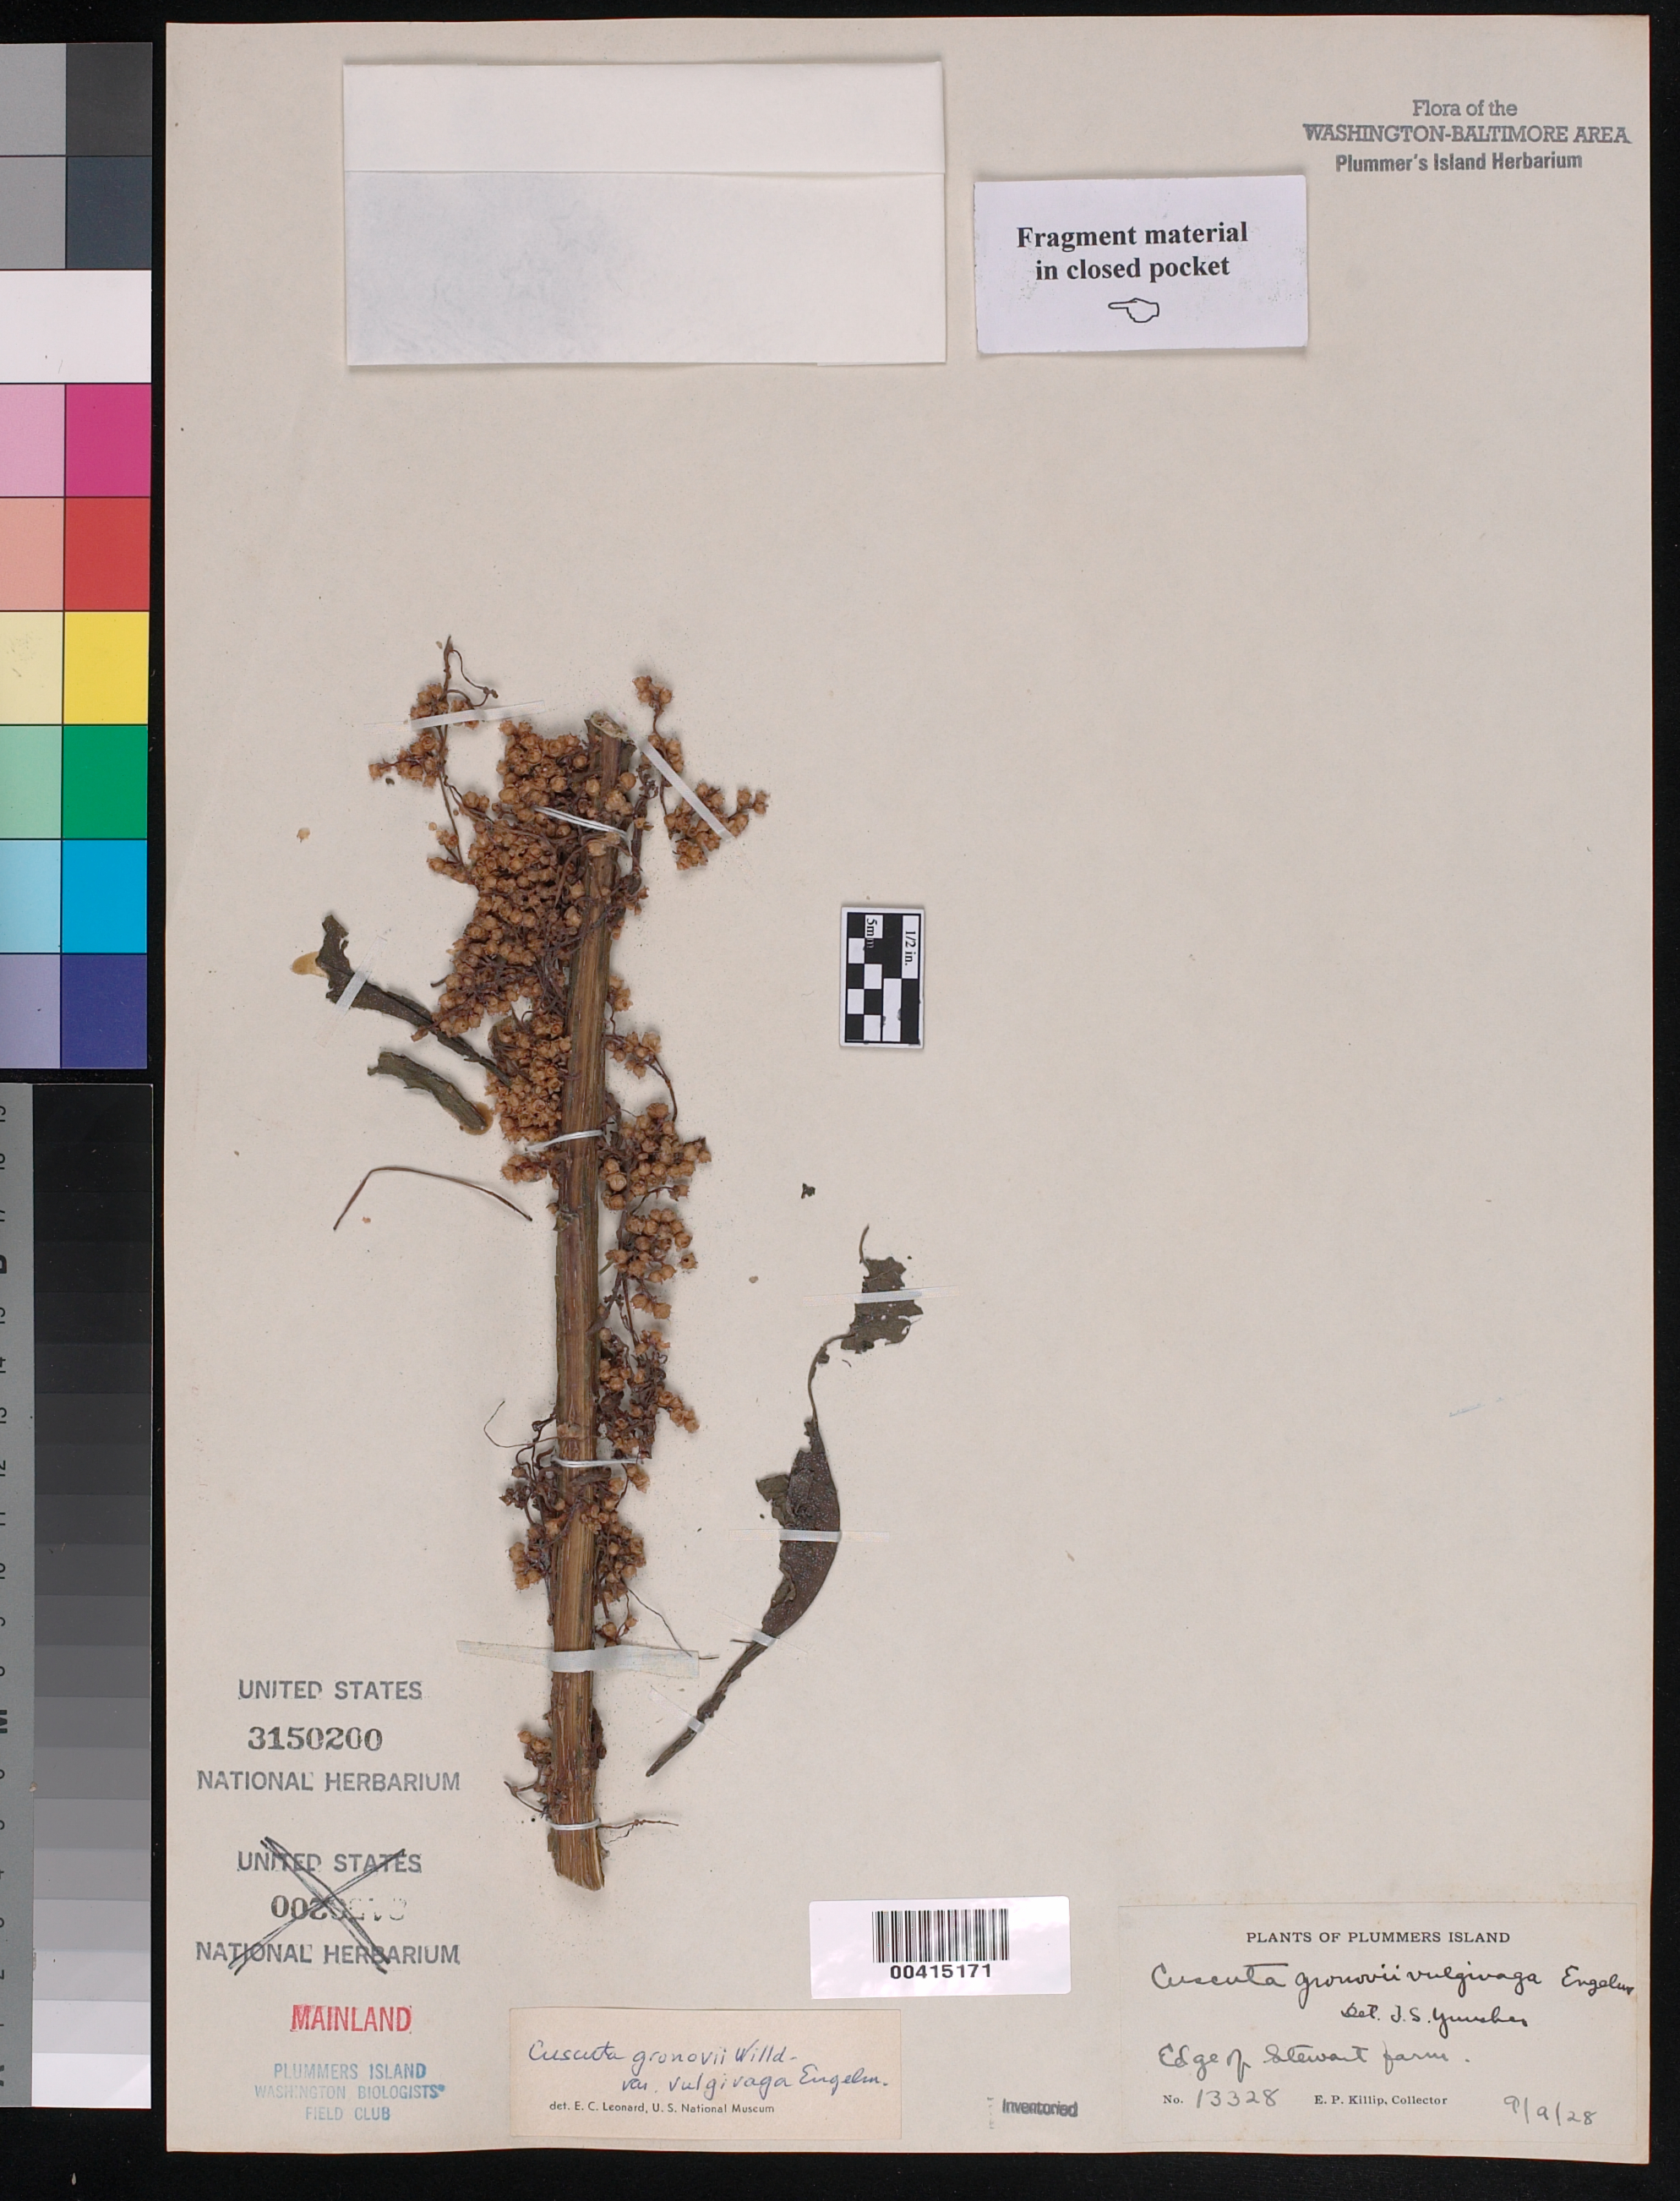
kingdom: Plantae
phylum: Tracheophyta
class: Magnoliopsida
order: Solanales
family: Convolvulaceae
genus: Cuscuta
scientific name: Cuscuta gronovii var. vulgivaga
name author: (Engelm.) Engelm.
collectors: E. P. Killip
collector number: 13328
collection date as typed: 09 Sep 1928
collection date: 1928-09-09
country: United States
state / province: Maryland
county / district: Montgomery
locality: Plummer's Island; mainland, edge of Stewart Farm C. & O. Canal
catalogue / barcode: US 3150200